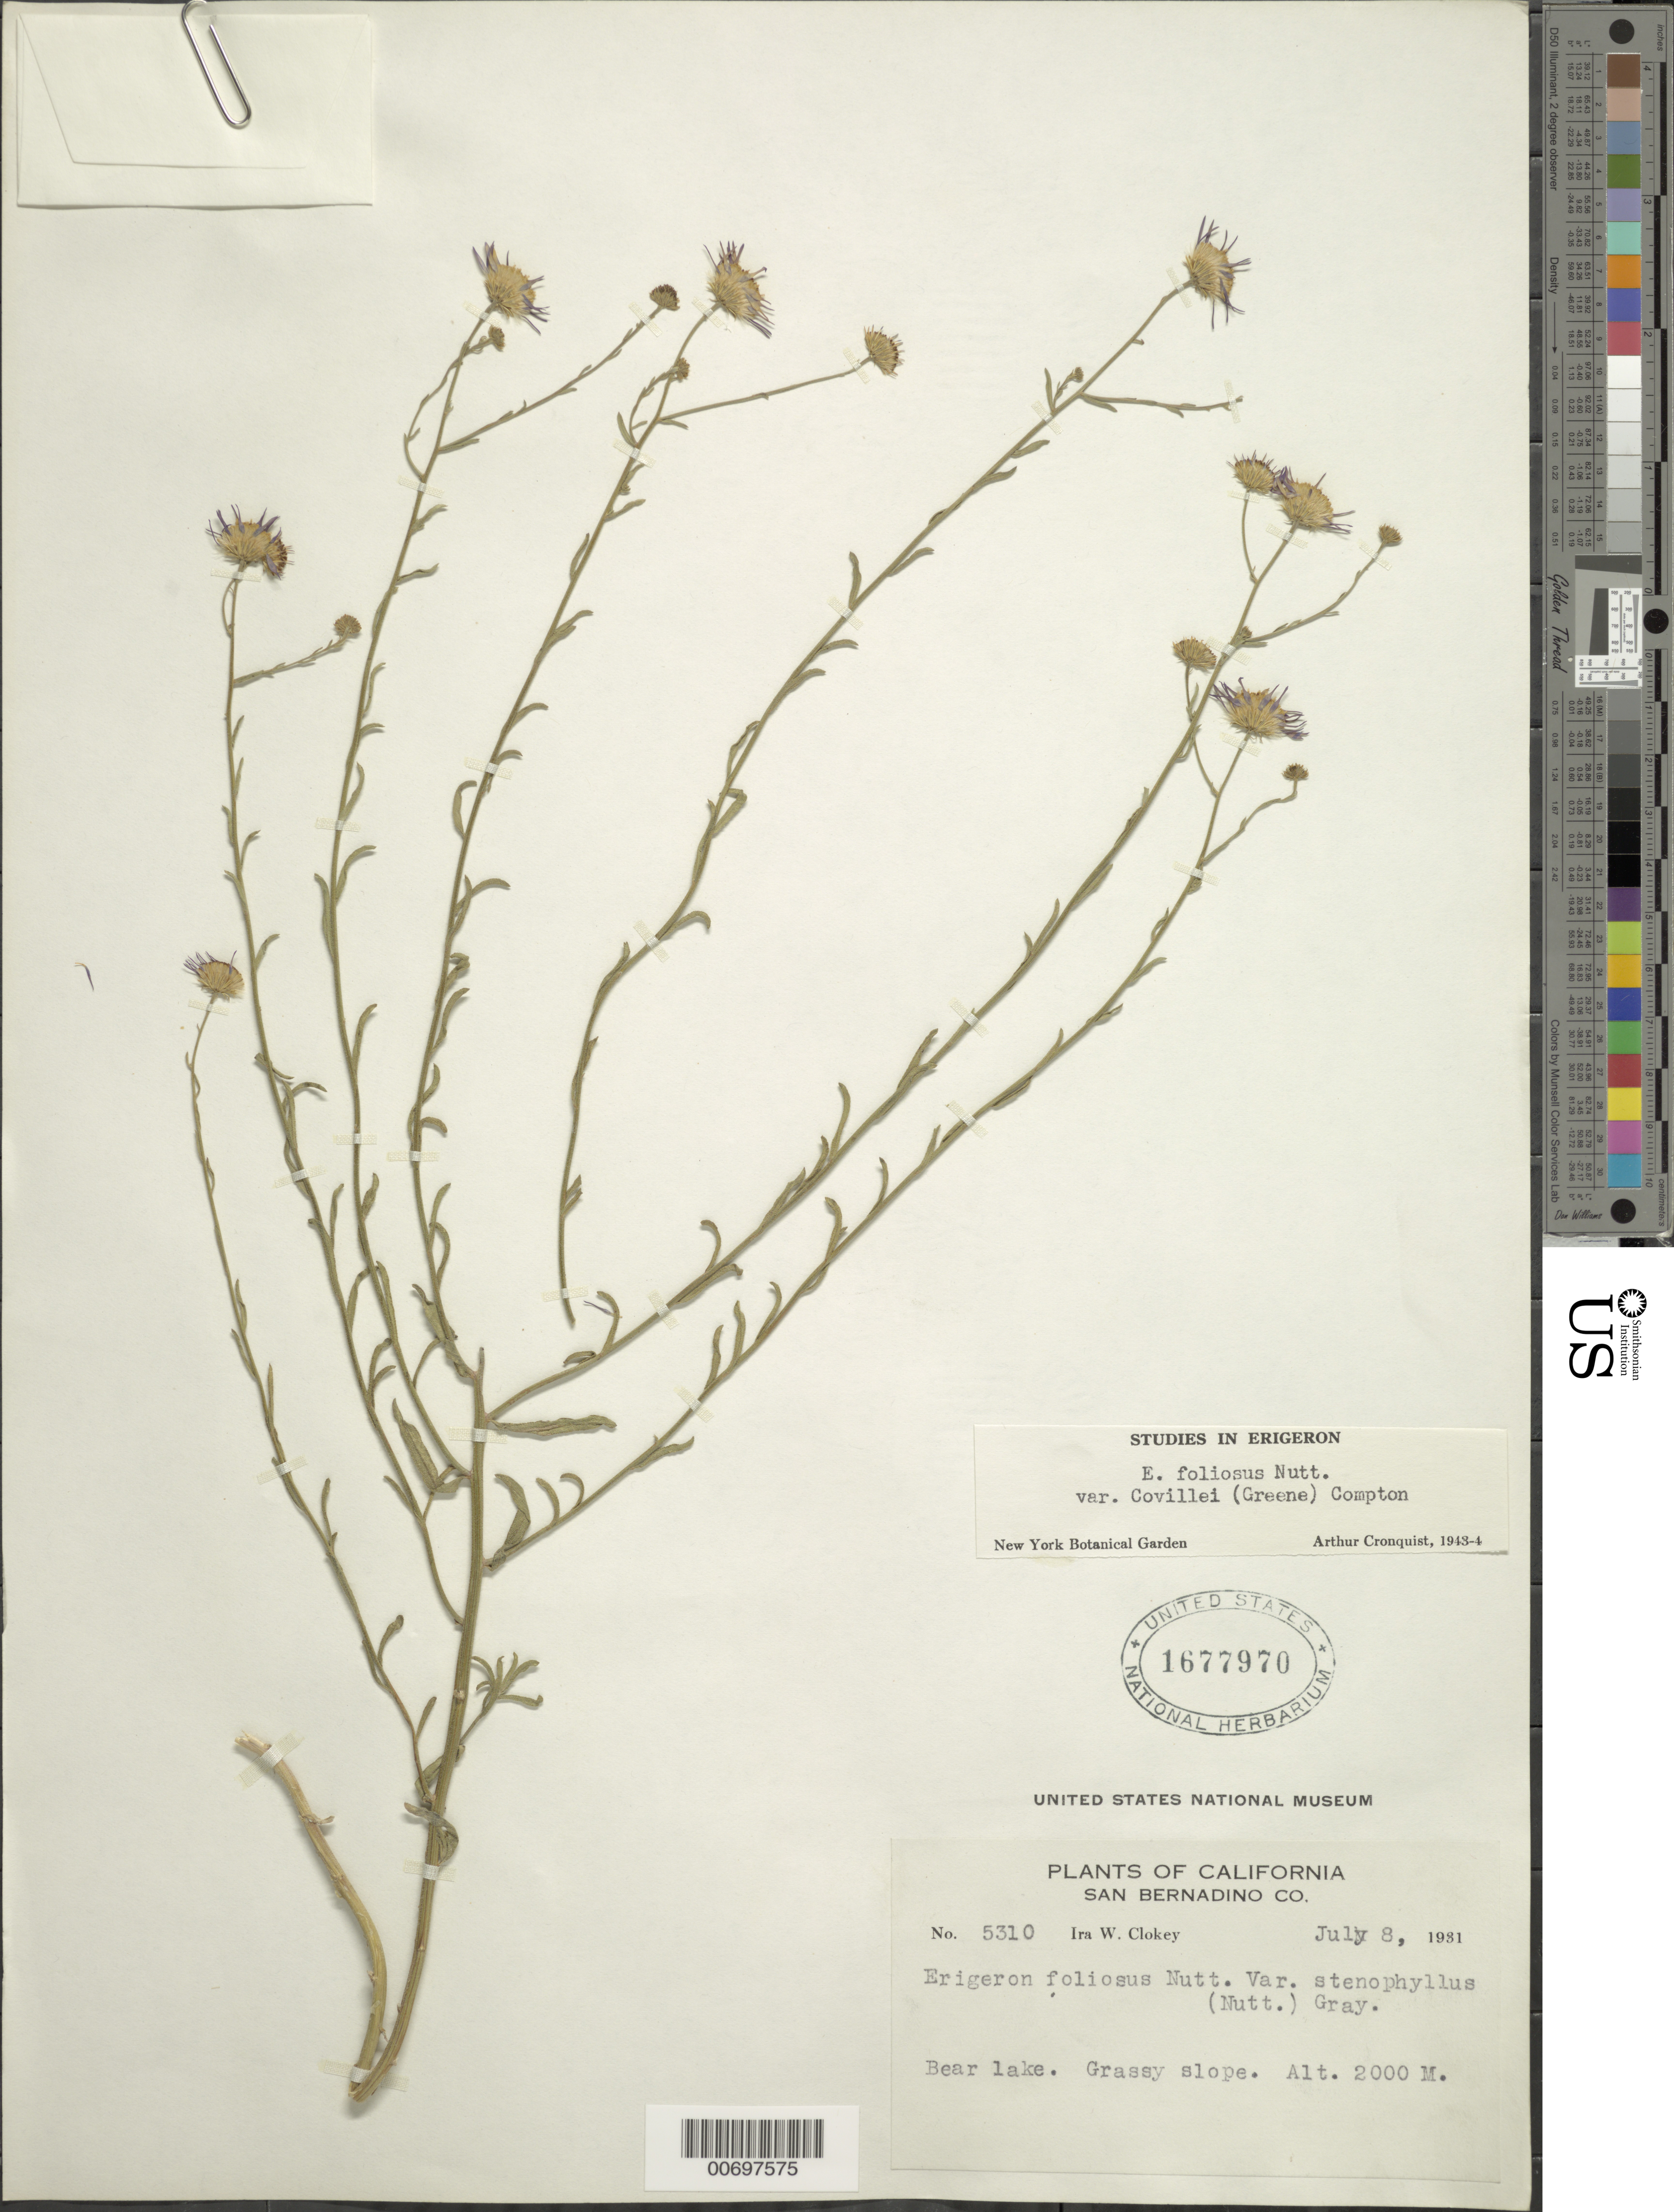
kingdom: Plantae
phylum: Tracheophyta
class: Magnoliopsida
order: Asterales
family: Asteraceae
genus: Erigeron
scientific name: Erigeron foliosus var. covillei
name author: Nutt.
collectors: I. W. Clokey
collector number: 5310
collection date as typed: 08 Jul 1931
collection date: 1931-07-08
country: United States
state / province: California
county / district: San Bernardino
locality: Bear Lake.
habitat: Grassy slope.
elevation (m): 610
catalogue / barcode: US 1677970